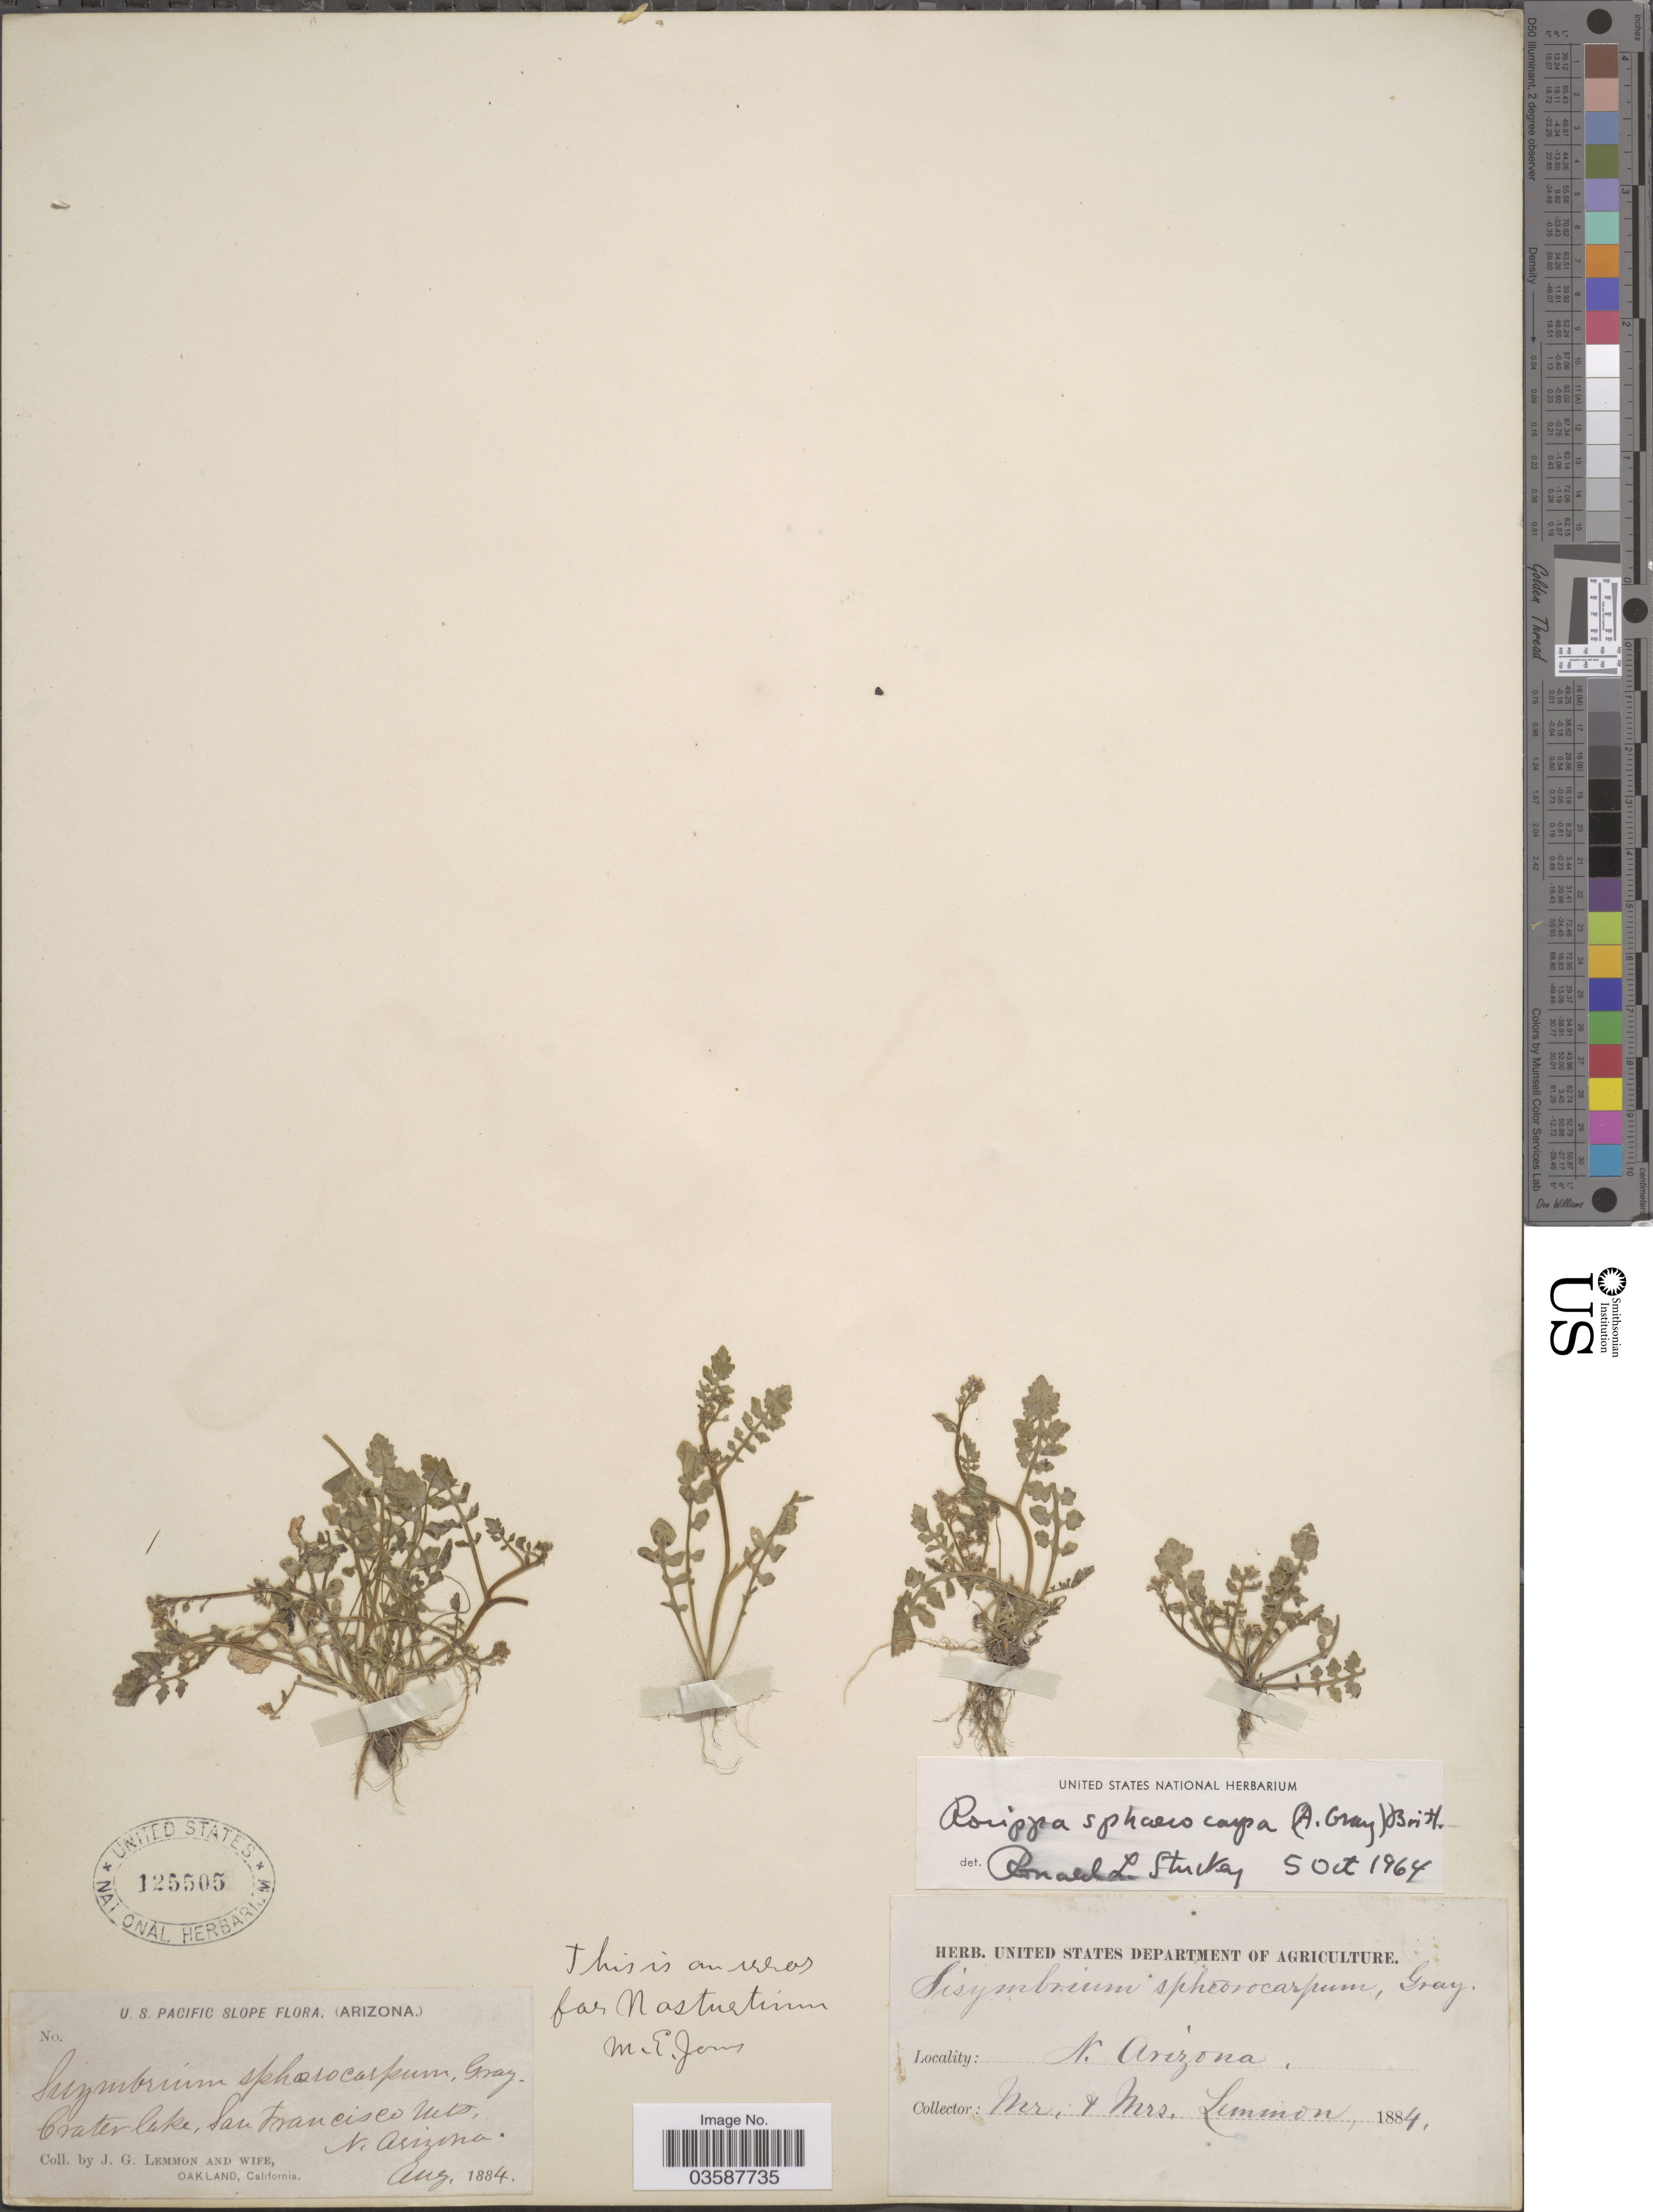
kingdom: Plantae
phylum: Tracheophyta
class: Magnoliopsida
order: Brassicales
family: Brassicaceae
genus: Rorippa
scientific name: Rorippa sphaerocarpa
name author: Britton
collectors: J. Lemmon & Mrs. J. G. Lemmon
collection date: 1884-08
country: United States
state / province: Arizona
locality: U.S. Pacific Slope. Crater Lake, San Francisco Mts, N. Arizona.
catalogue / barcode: US 125505